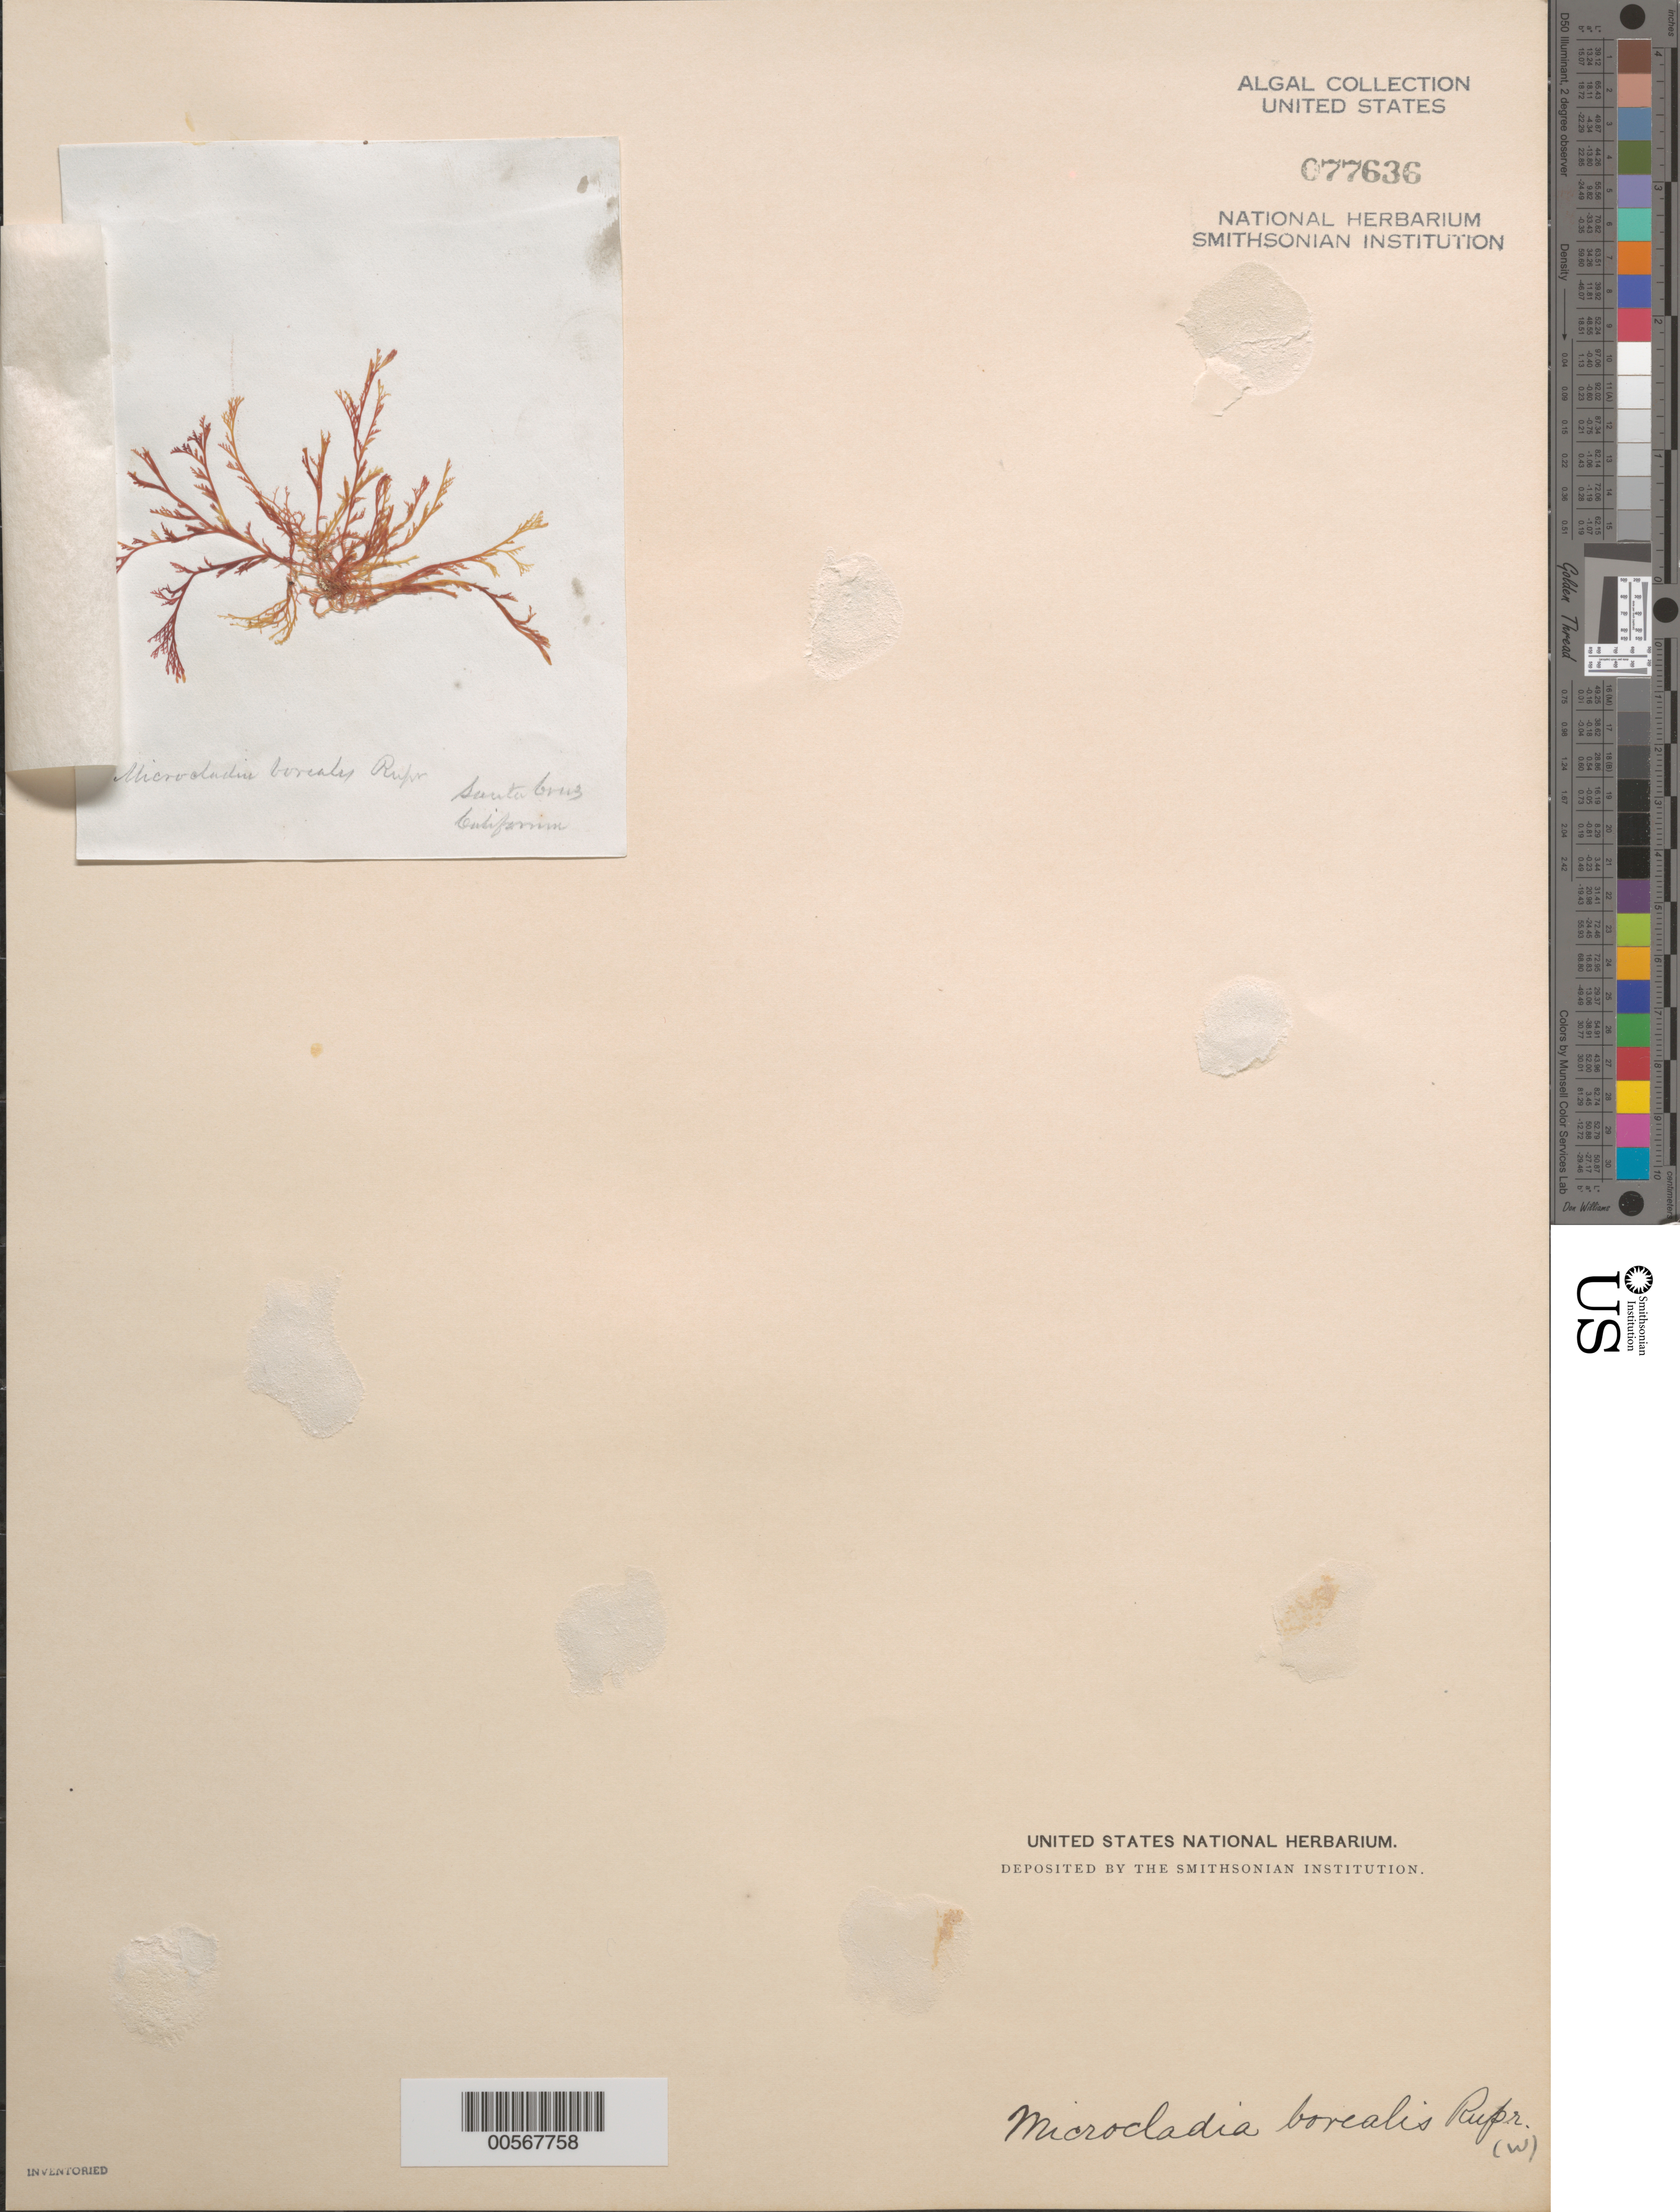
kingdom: Plantae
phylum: Rhodophyta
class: Florideophyceae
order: Ceramiales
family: Ceramiaceae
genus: Microcladia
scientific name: Microcladia borealis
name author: Rupr.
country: United States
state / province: California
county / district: Santa Cruz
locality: Santa Cruz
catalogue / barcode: US 77636